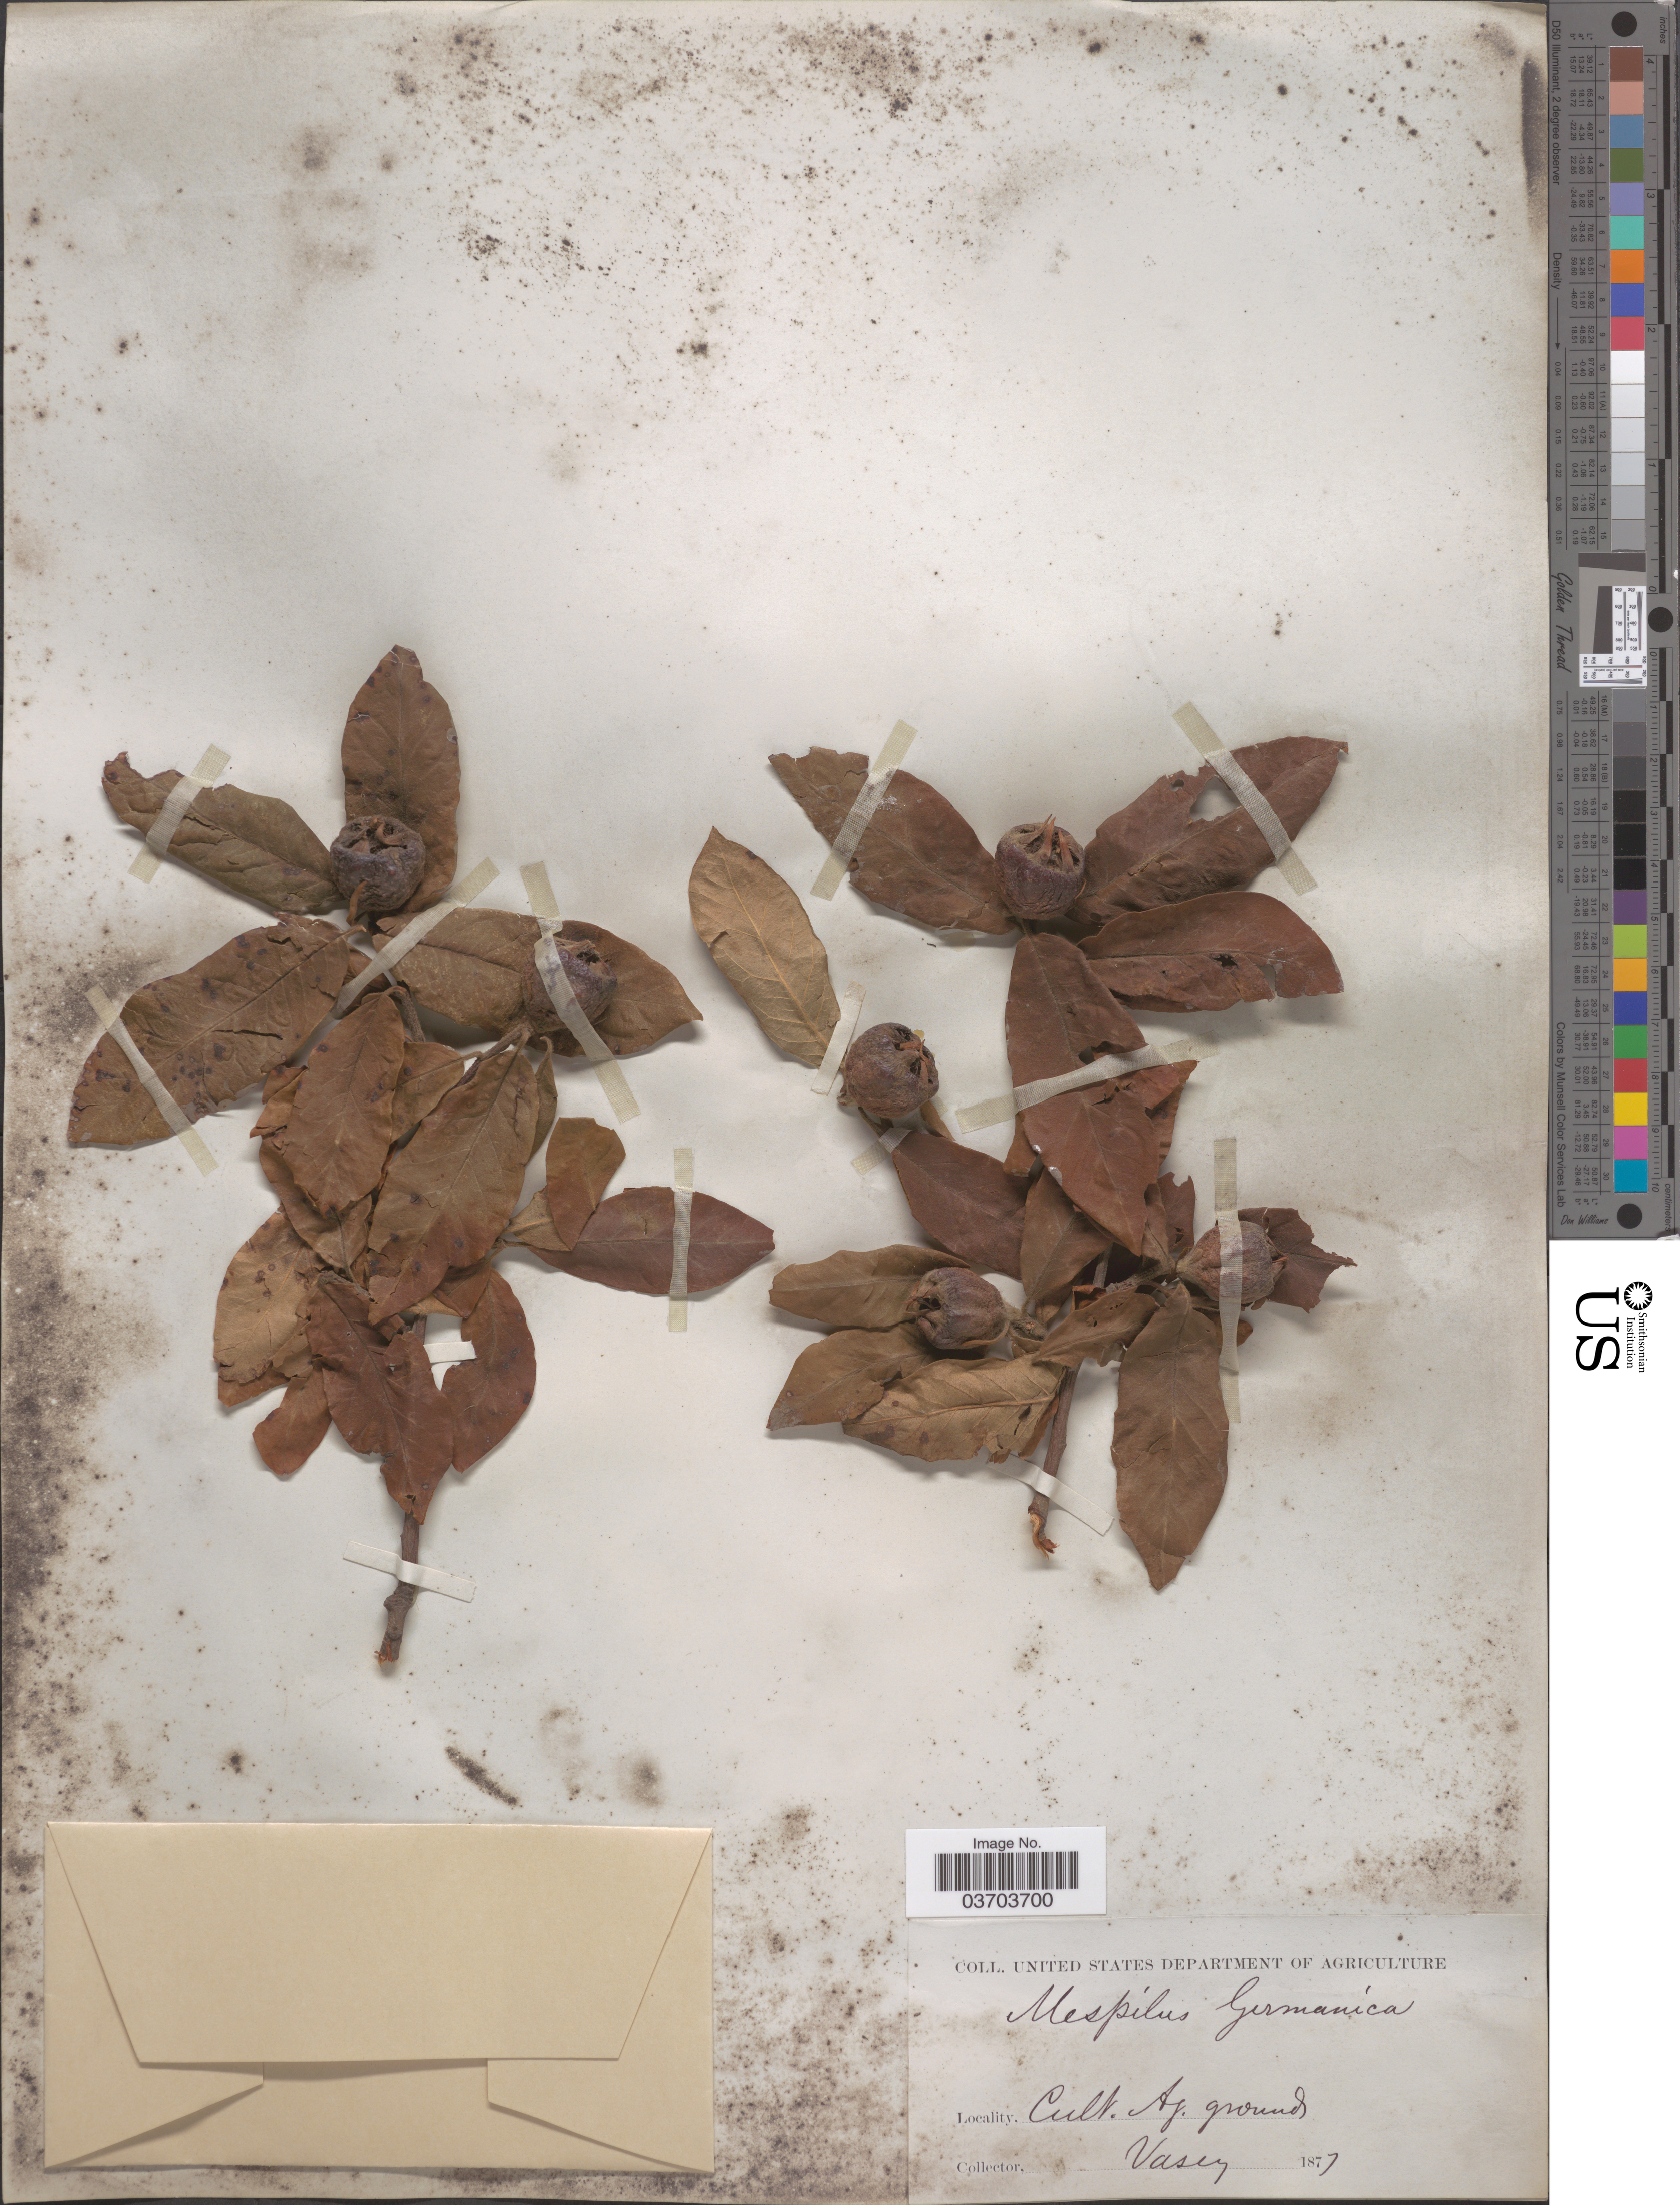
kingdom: Plantae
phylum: Tracheophyta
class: Magnoliopsida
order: Rosales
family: Rosaceae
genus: Crataegus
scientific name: Crataegus germanica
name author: (L.) Kuntze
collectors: Vasey, --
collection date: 1877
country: United States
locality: Cult. Ag. ground.